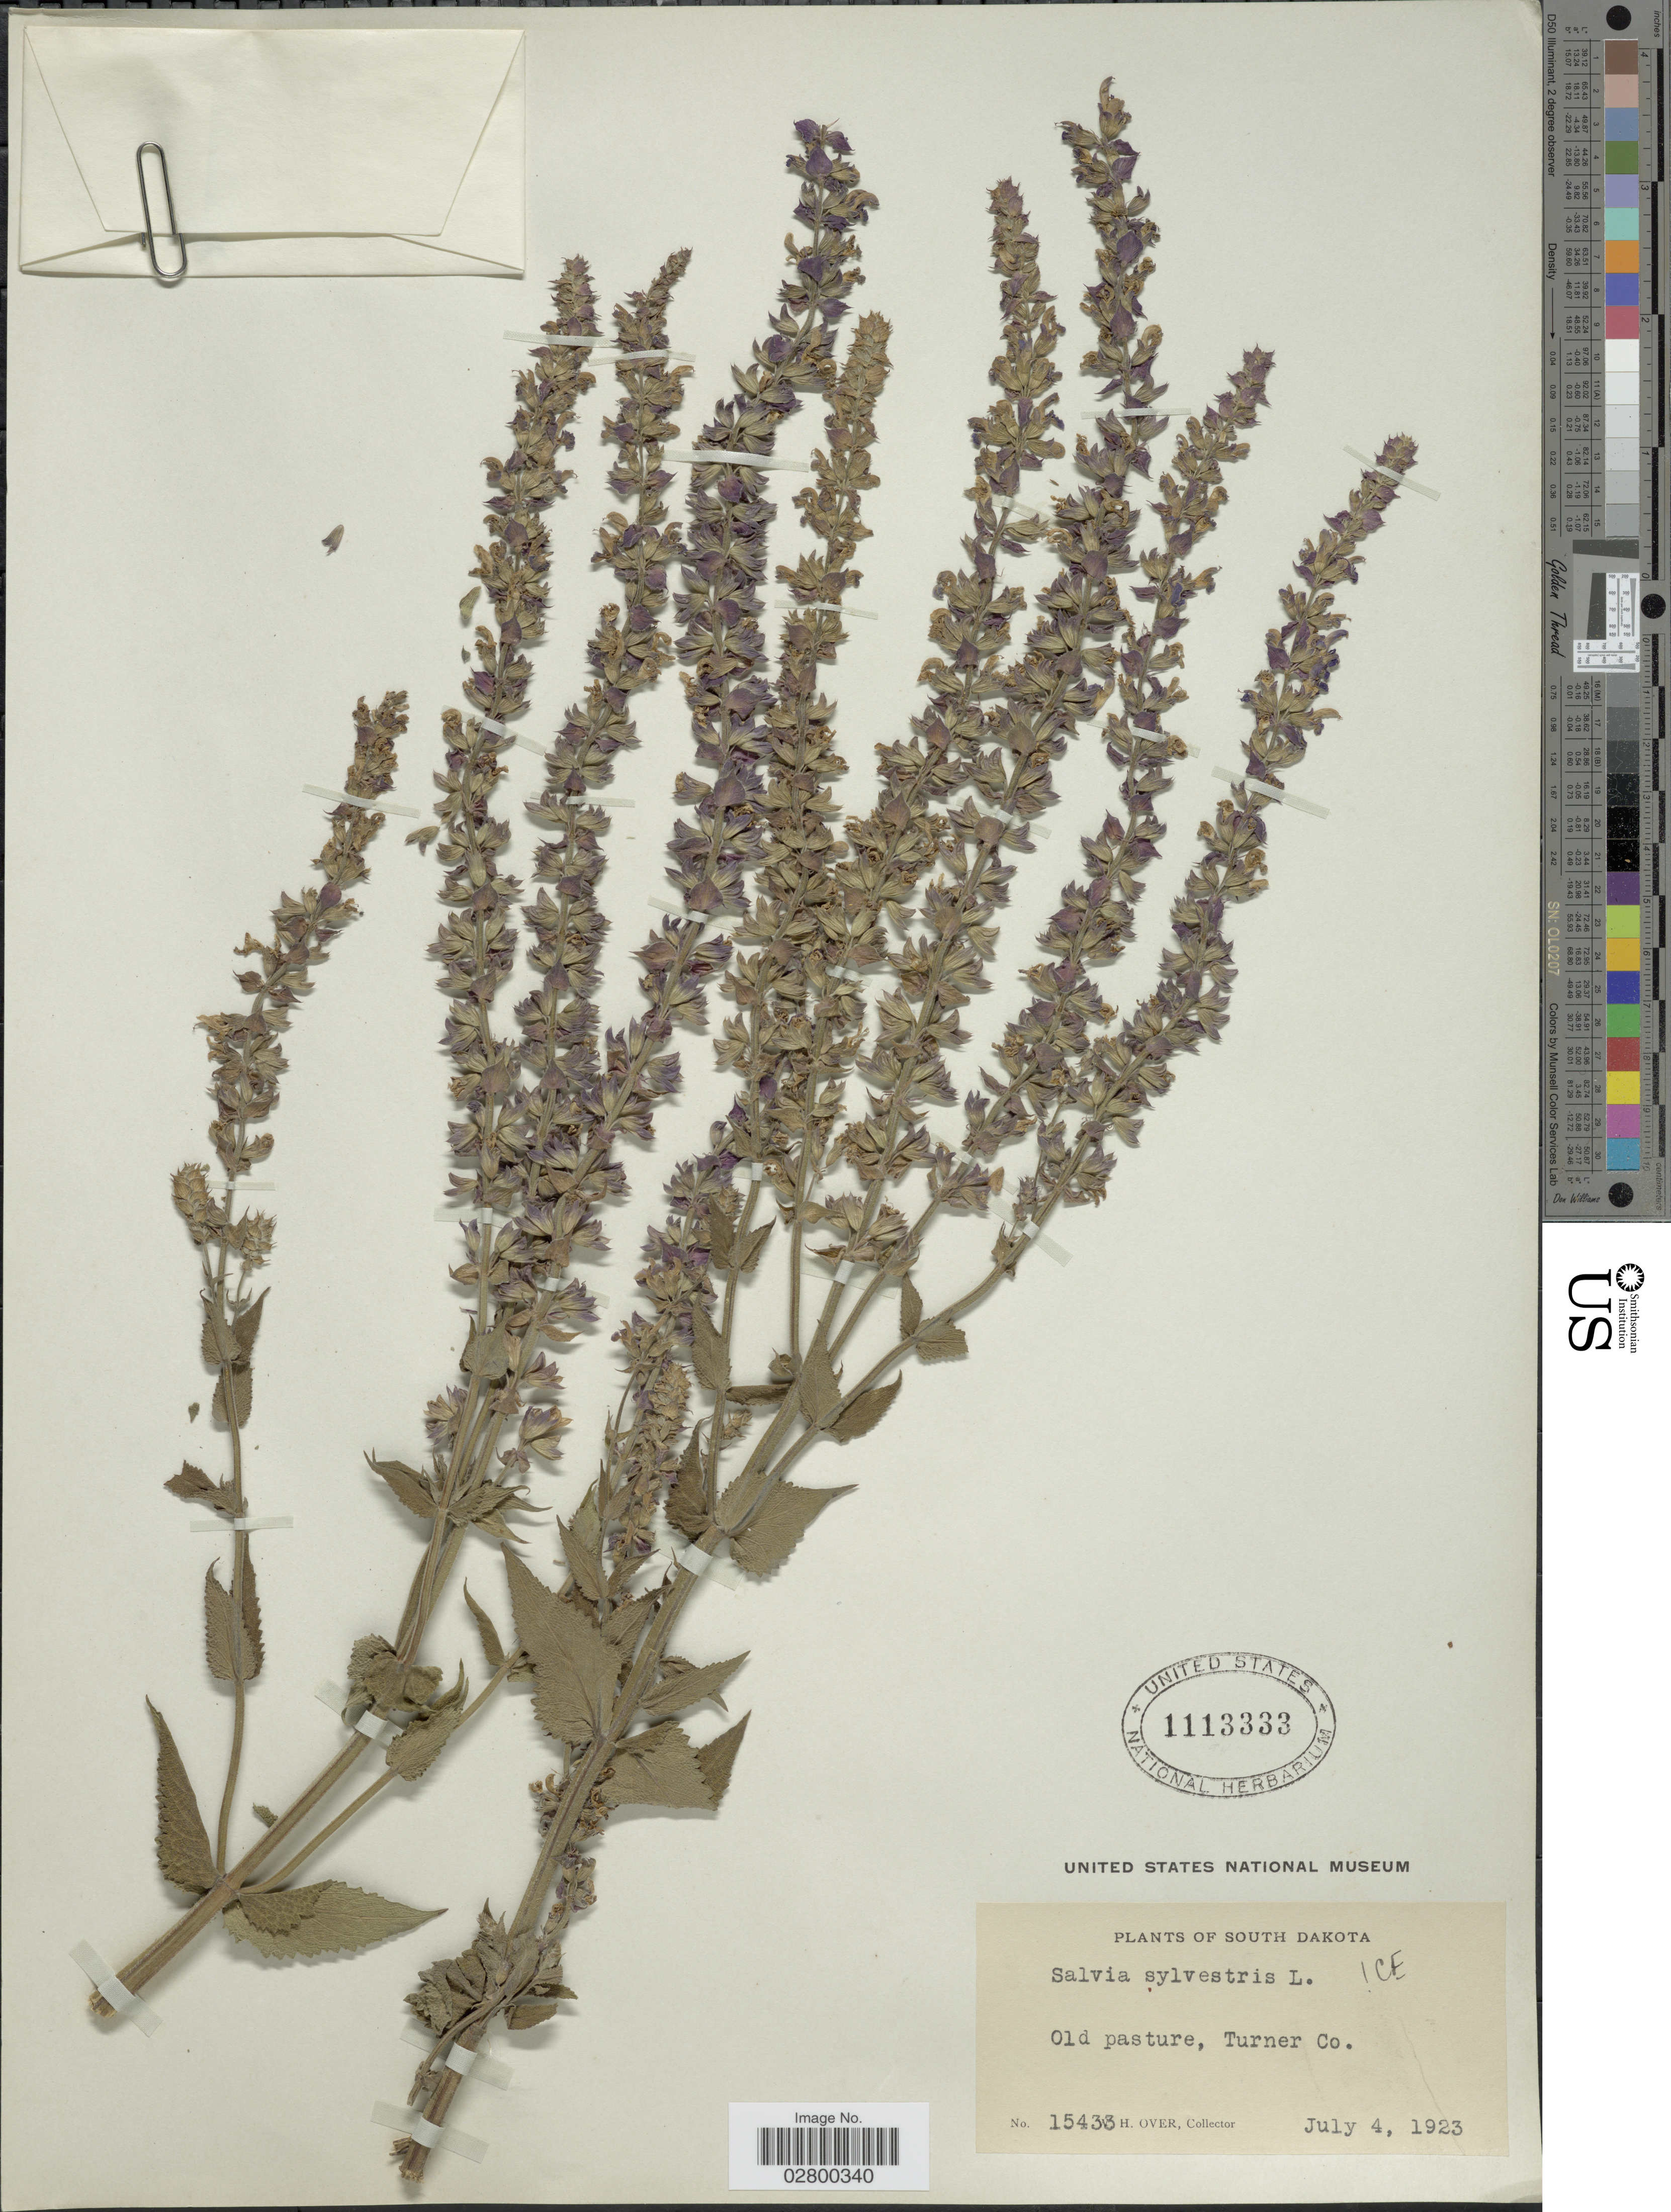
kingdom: Plantae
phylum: Tracheophyta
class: Magnoliopsida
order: Lamiales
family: Lamiaceae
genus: Salvia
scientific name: Salvia sylvestris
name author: L.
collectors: W. Over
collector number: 15433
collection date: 1923-07-04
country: United States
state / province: South Dakota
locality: Old pasture, Turner Co.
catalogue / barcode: US 1113333